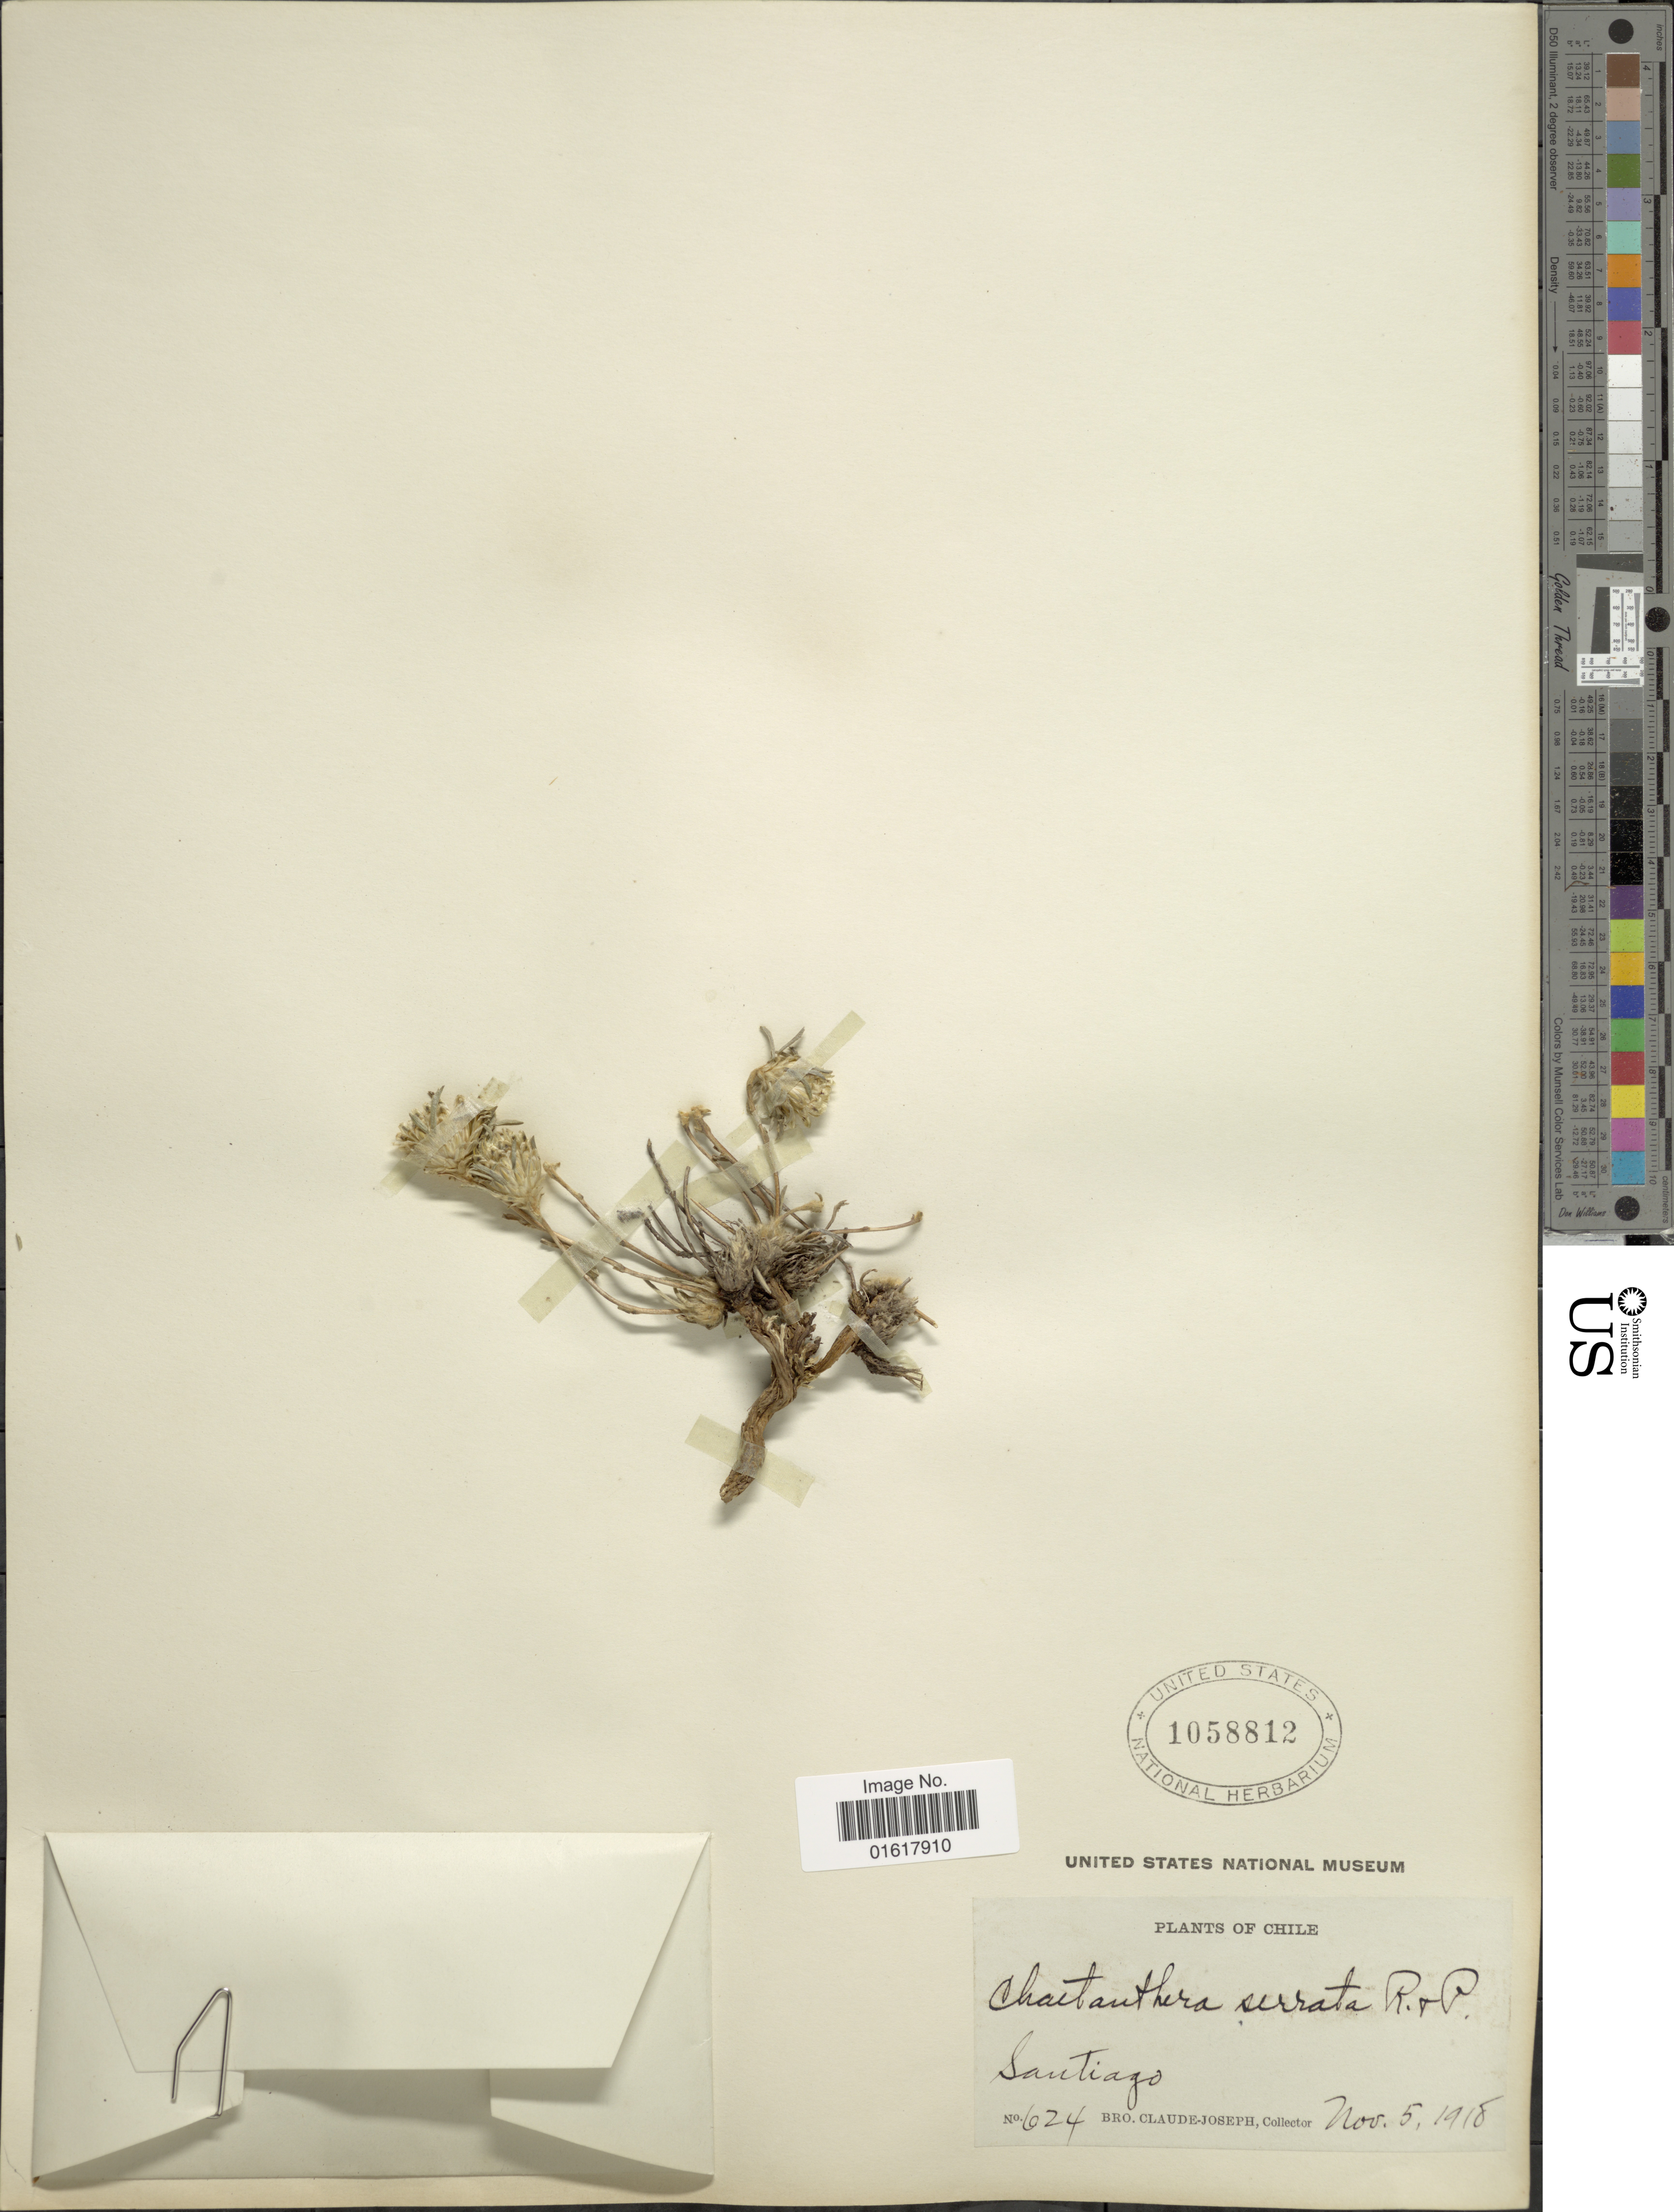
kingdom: Plantae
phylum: Tracheophyta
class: Magnoliopsida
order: Asterales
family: Asteraceae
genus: Chaetanthera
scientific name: Chaetanthera serrata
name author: Ruiz & Pav.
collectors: Bro. Claude-Joseph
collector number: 624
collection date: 1918-11-05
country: Chile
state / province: Región Metropolitana (RM)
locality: Santiago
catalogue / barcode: US 1058812